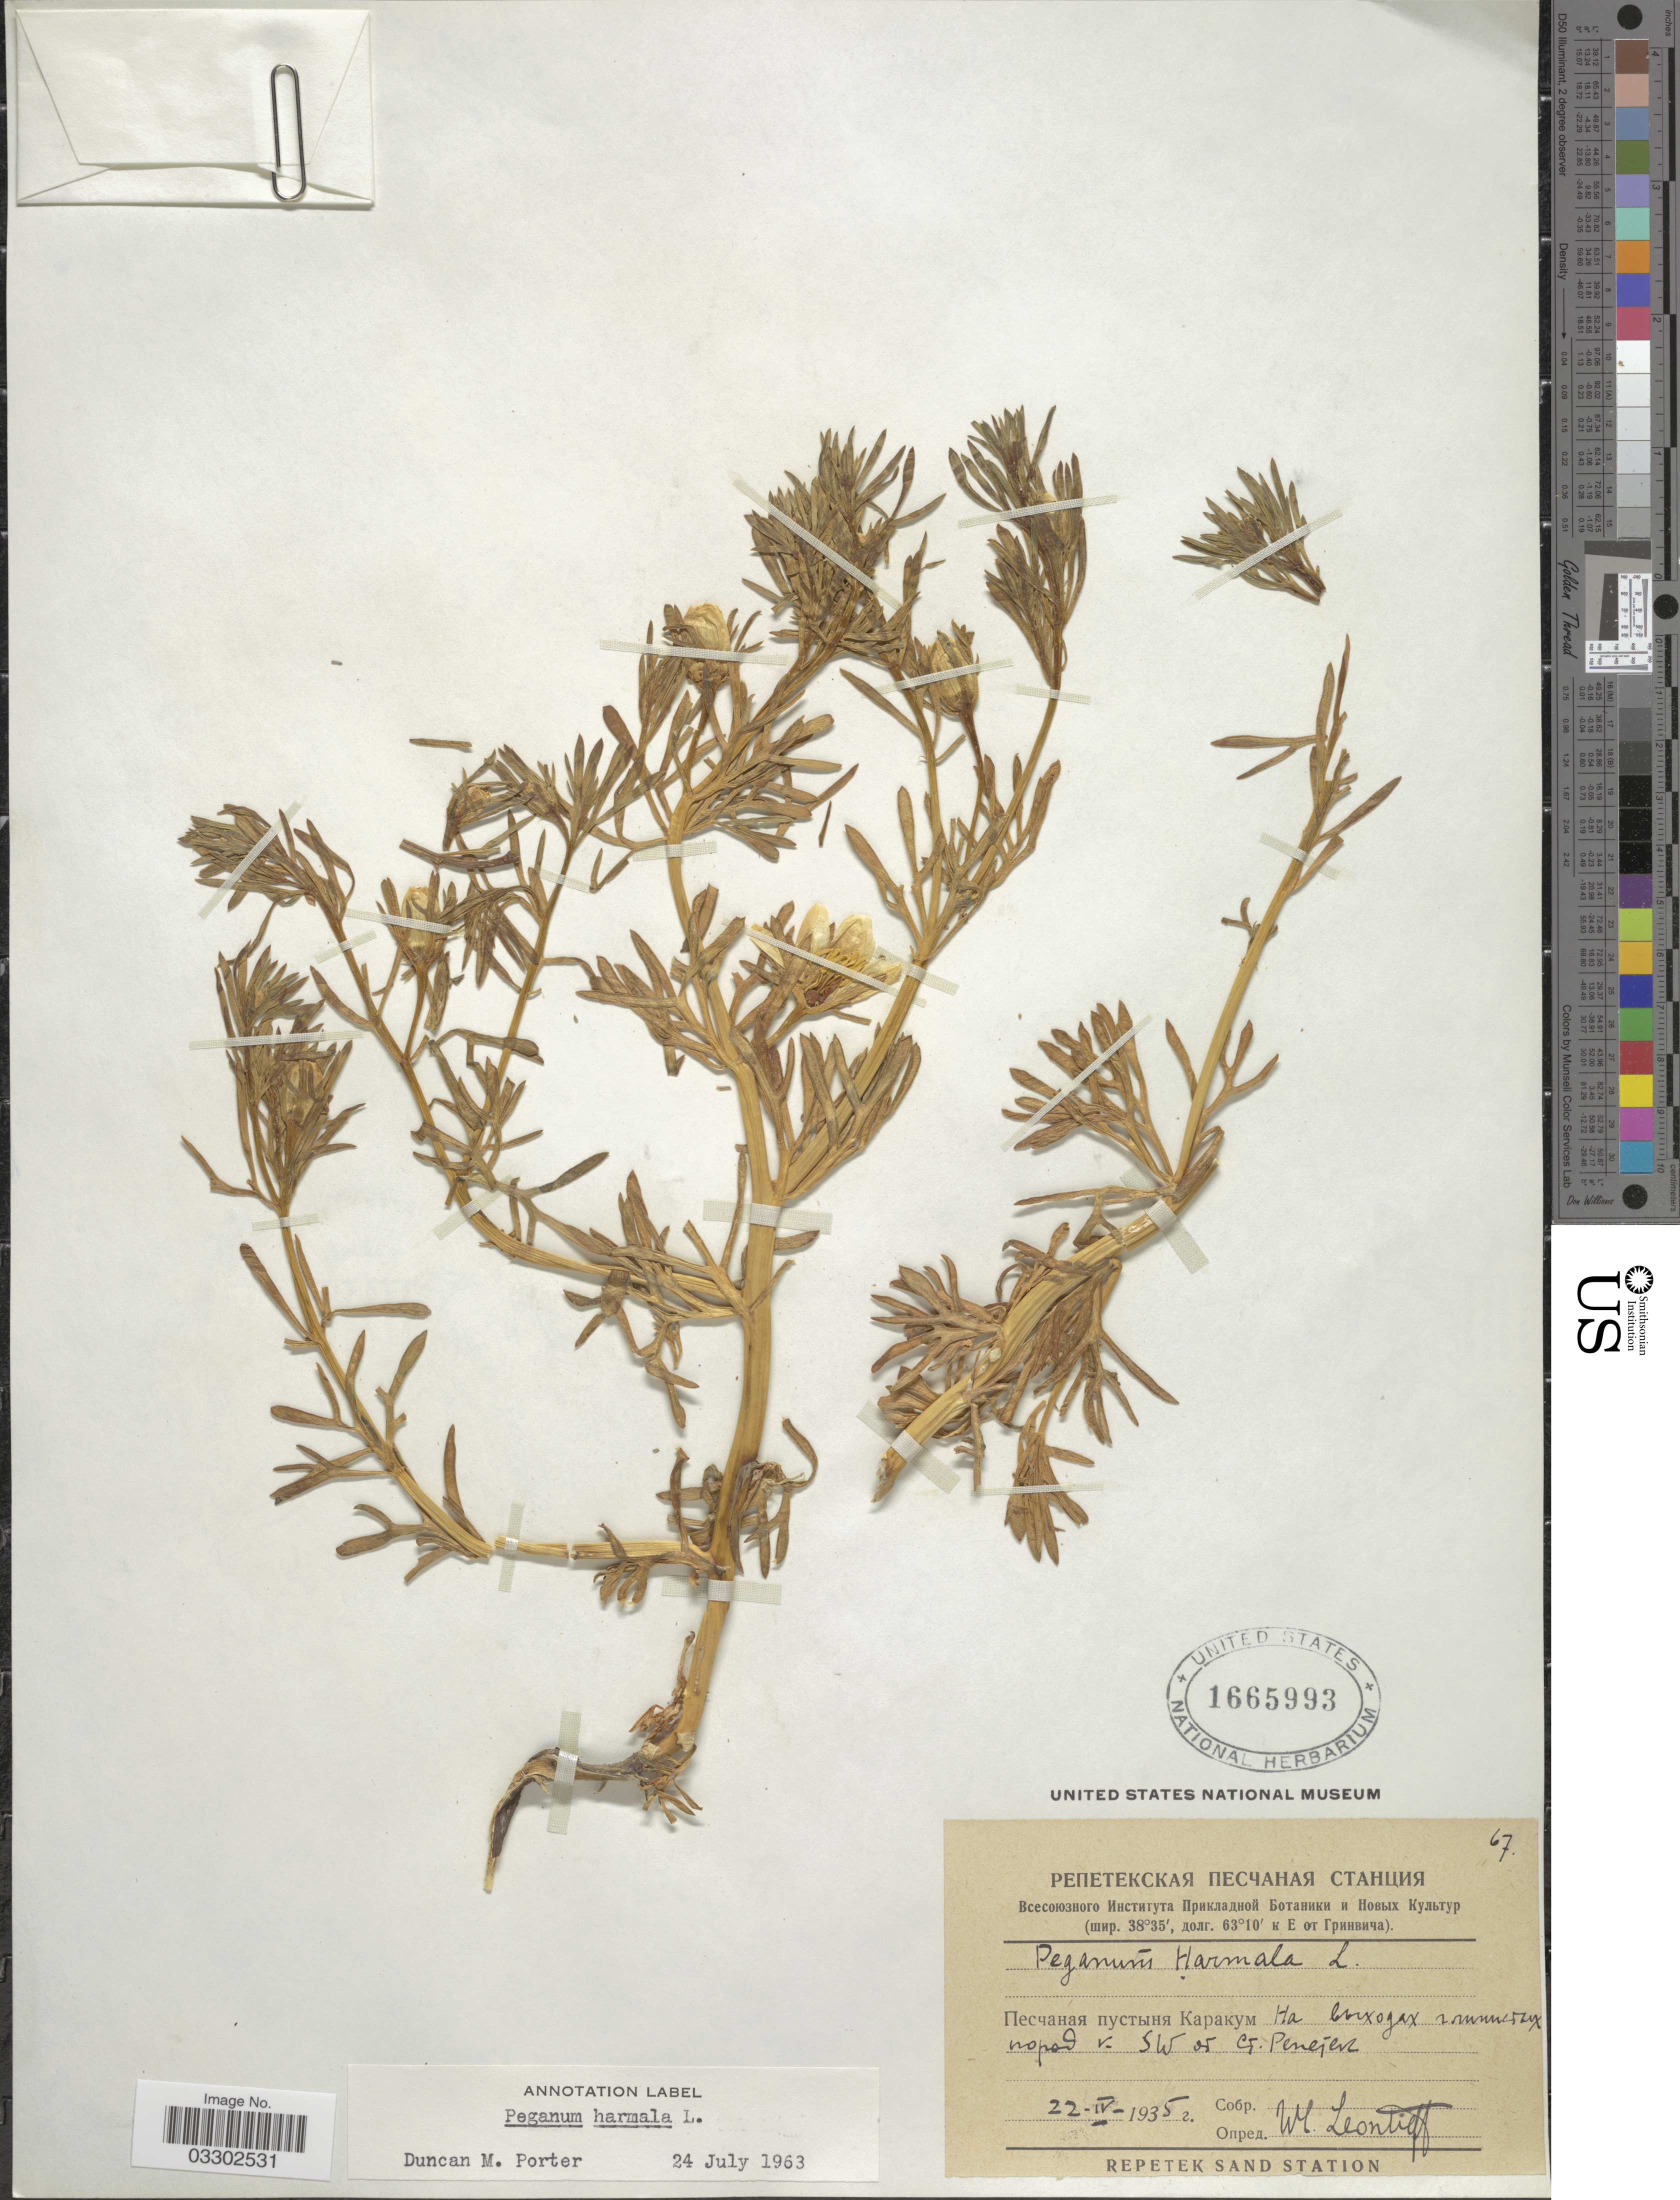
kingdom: Plantae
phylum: Tracheophyta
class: Magnoliopsida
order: Sapindales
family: Tetradiclidaceae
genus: Peganum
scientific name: Peganum harmala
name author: L.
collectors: W. Leontieft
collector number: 67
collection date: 1935-04-22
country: Turkmenistan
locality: Karakum Desert, SW of Station Repetek.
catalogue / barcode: US 1665993